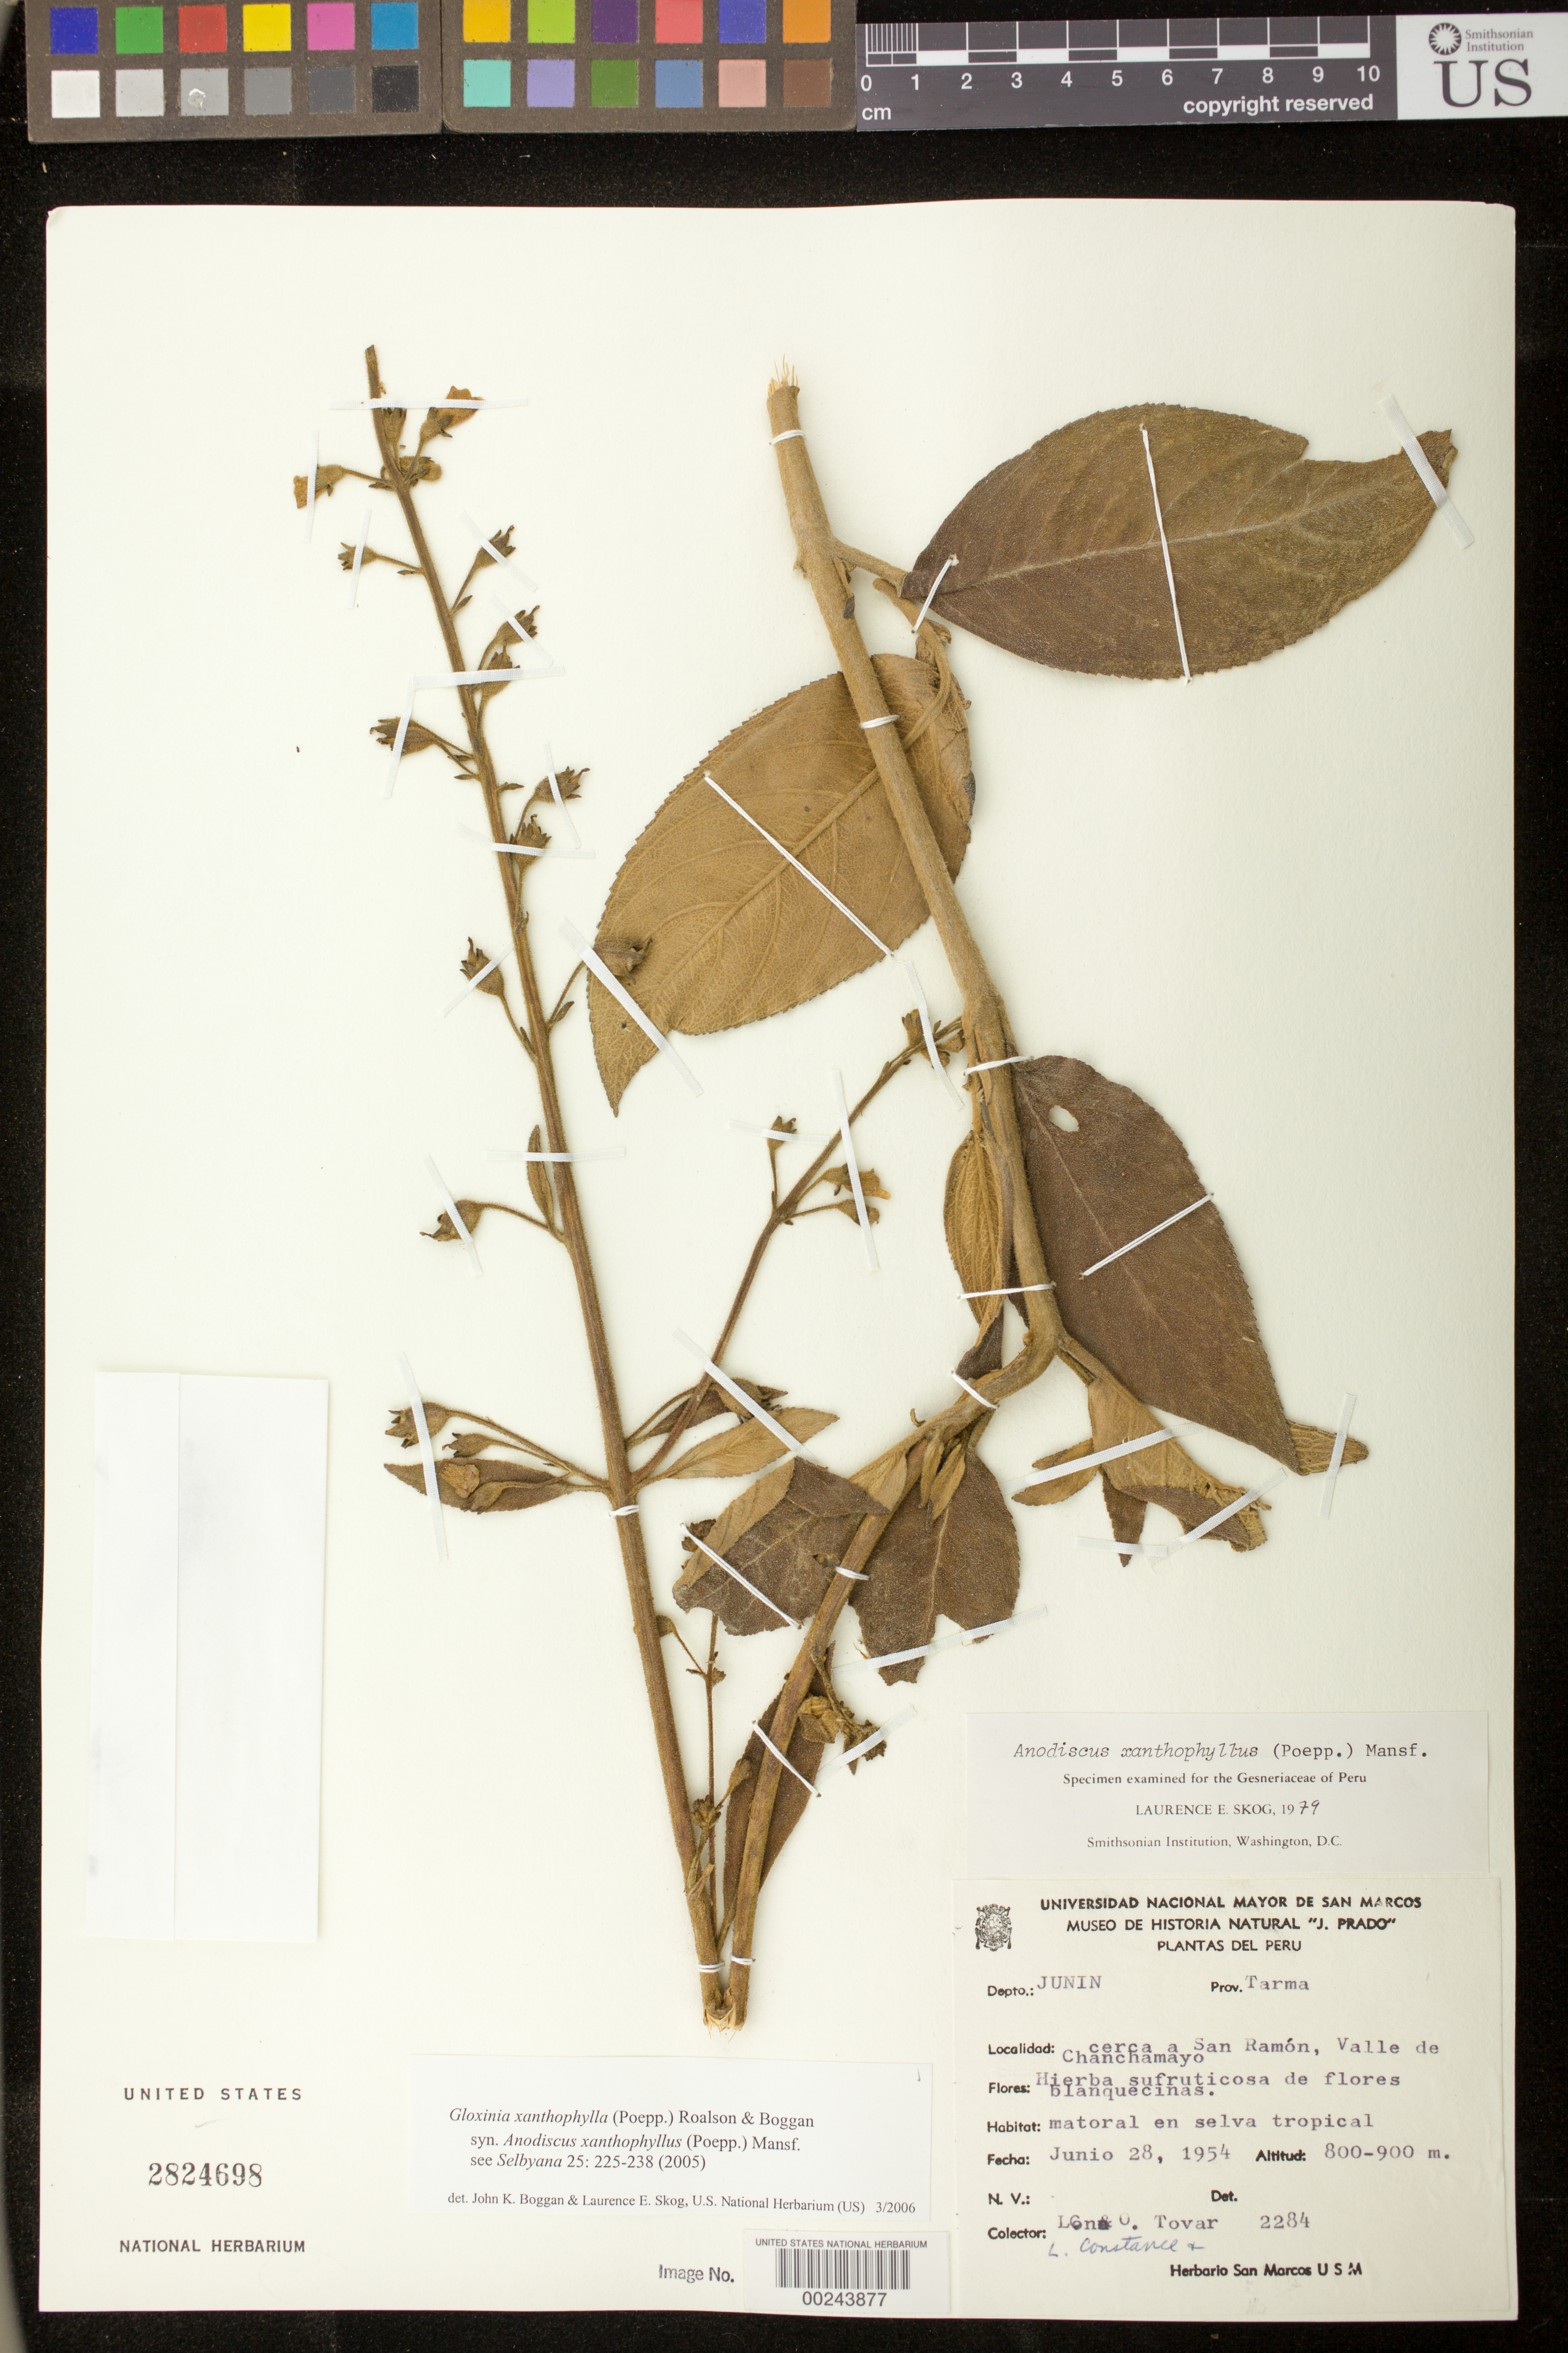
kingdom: Plantae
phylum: Tracheophyta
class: Magnoliopsida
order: Lamiales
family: Gesneriaceae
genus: Gloxinia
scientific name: Gloxinia xanthophylla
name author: (Poepp.) Roalson & Boggan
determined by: Boggan, J. K.; Skog, L. E.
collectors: Ó. Tovar & L. Constance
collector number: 2284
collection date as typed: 28 Jun 1954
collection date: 1954-06-28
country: Peru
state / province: Junín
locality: Prov. Tarma; near San Ramon, Valle do Chanchamayo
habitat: Thicket in tropical forest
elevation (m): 800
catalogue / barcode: US 2824698